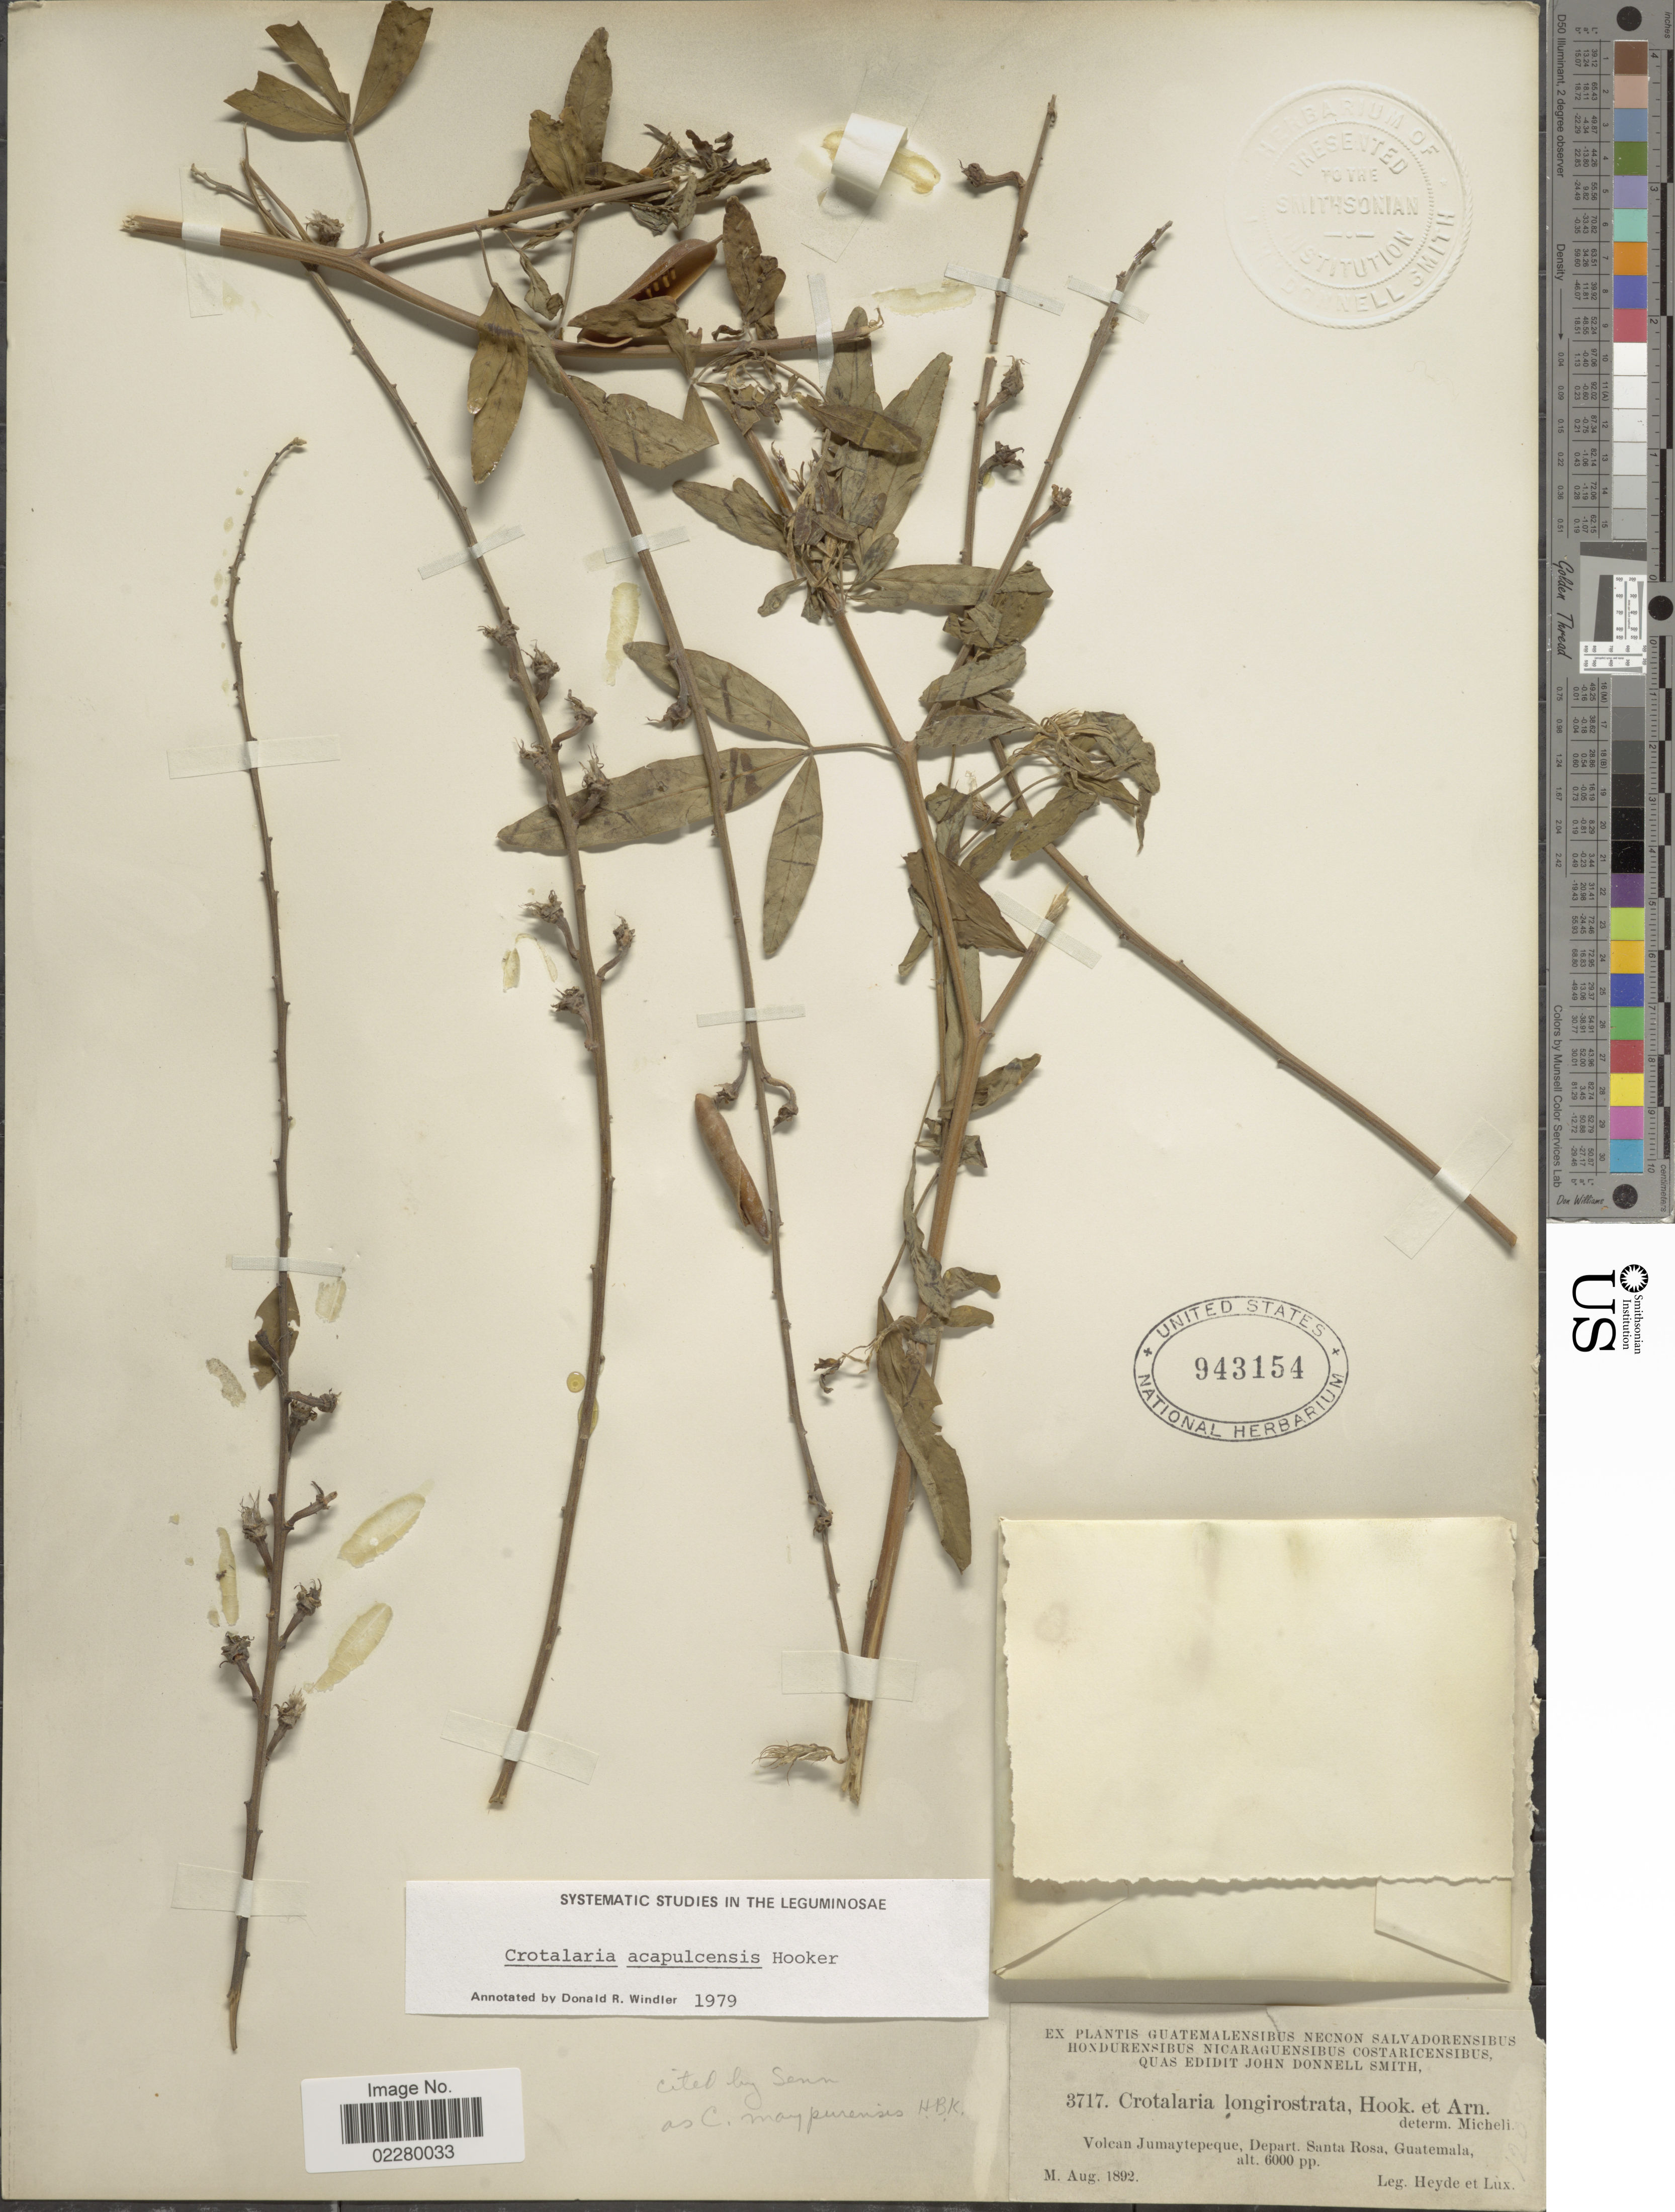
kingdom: Plantae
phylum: Tracheophyta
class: Magnoliopsida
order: Fabales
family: Fabaceae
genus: Crotalaria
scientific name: Crotalaria acapulcensis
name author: Hook. & Arn.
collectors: Heyde & Lux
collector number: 3717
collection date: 1892-08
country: Guatemala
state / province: Santa Rosa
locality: Volcan Jumaytepeque, Depart. Santa Rosa, Guatemala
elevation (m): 1829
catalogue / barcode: US 943154